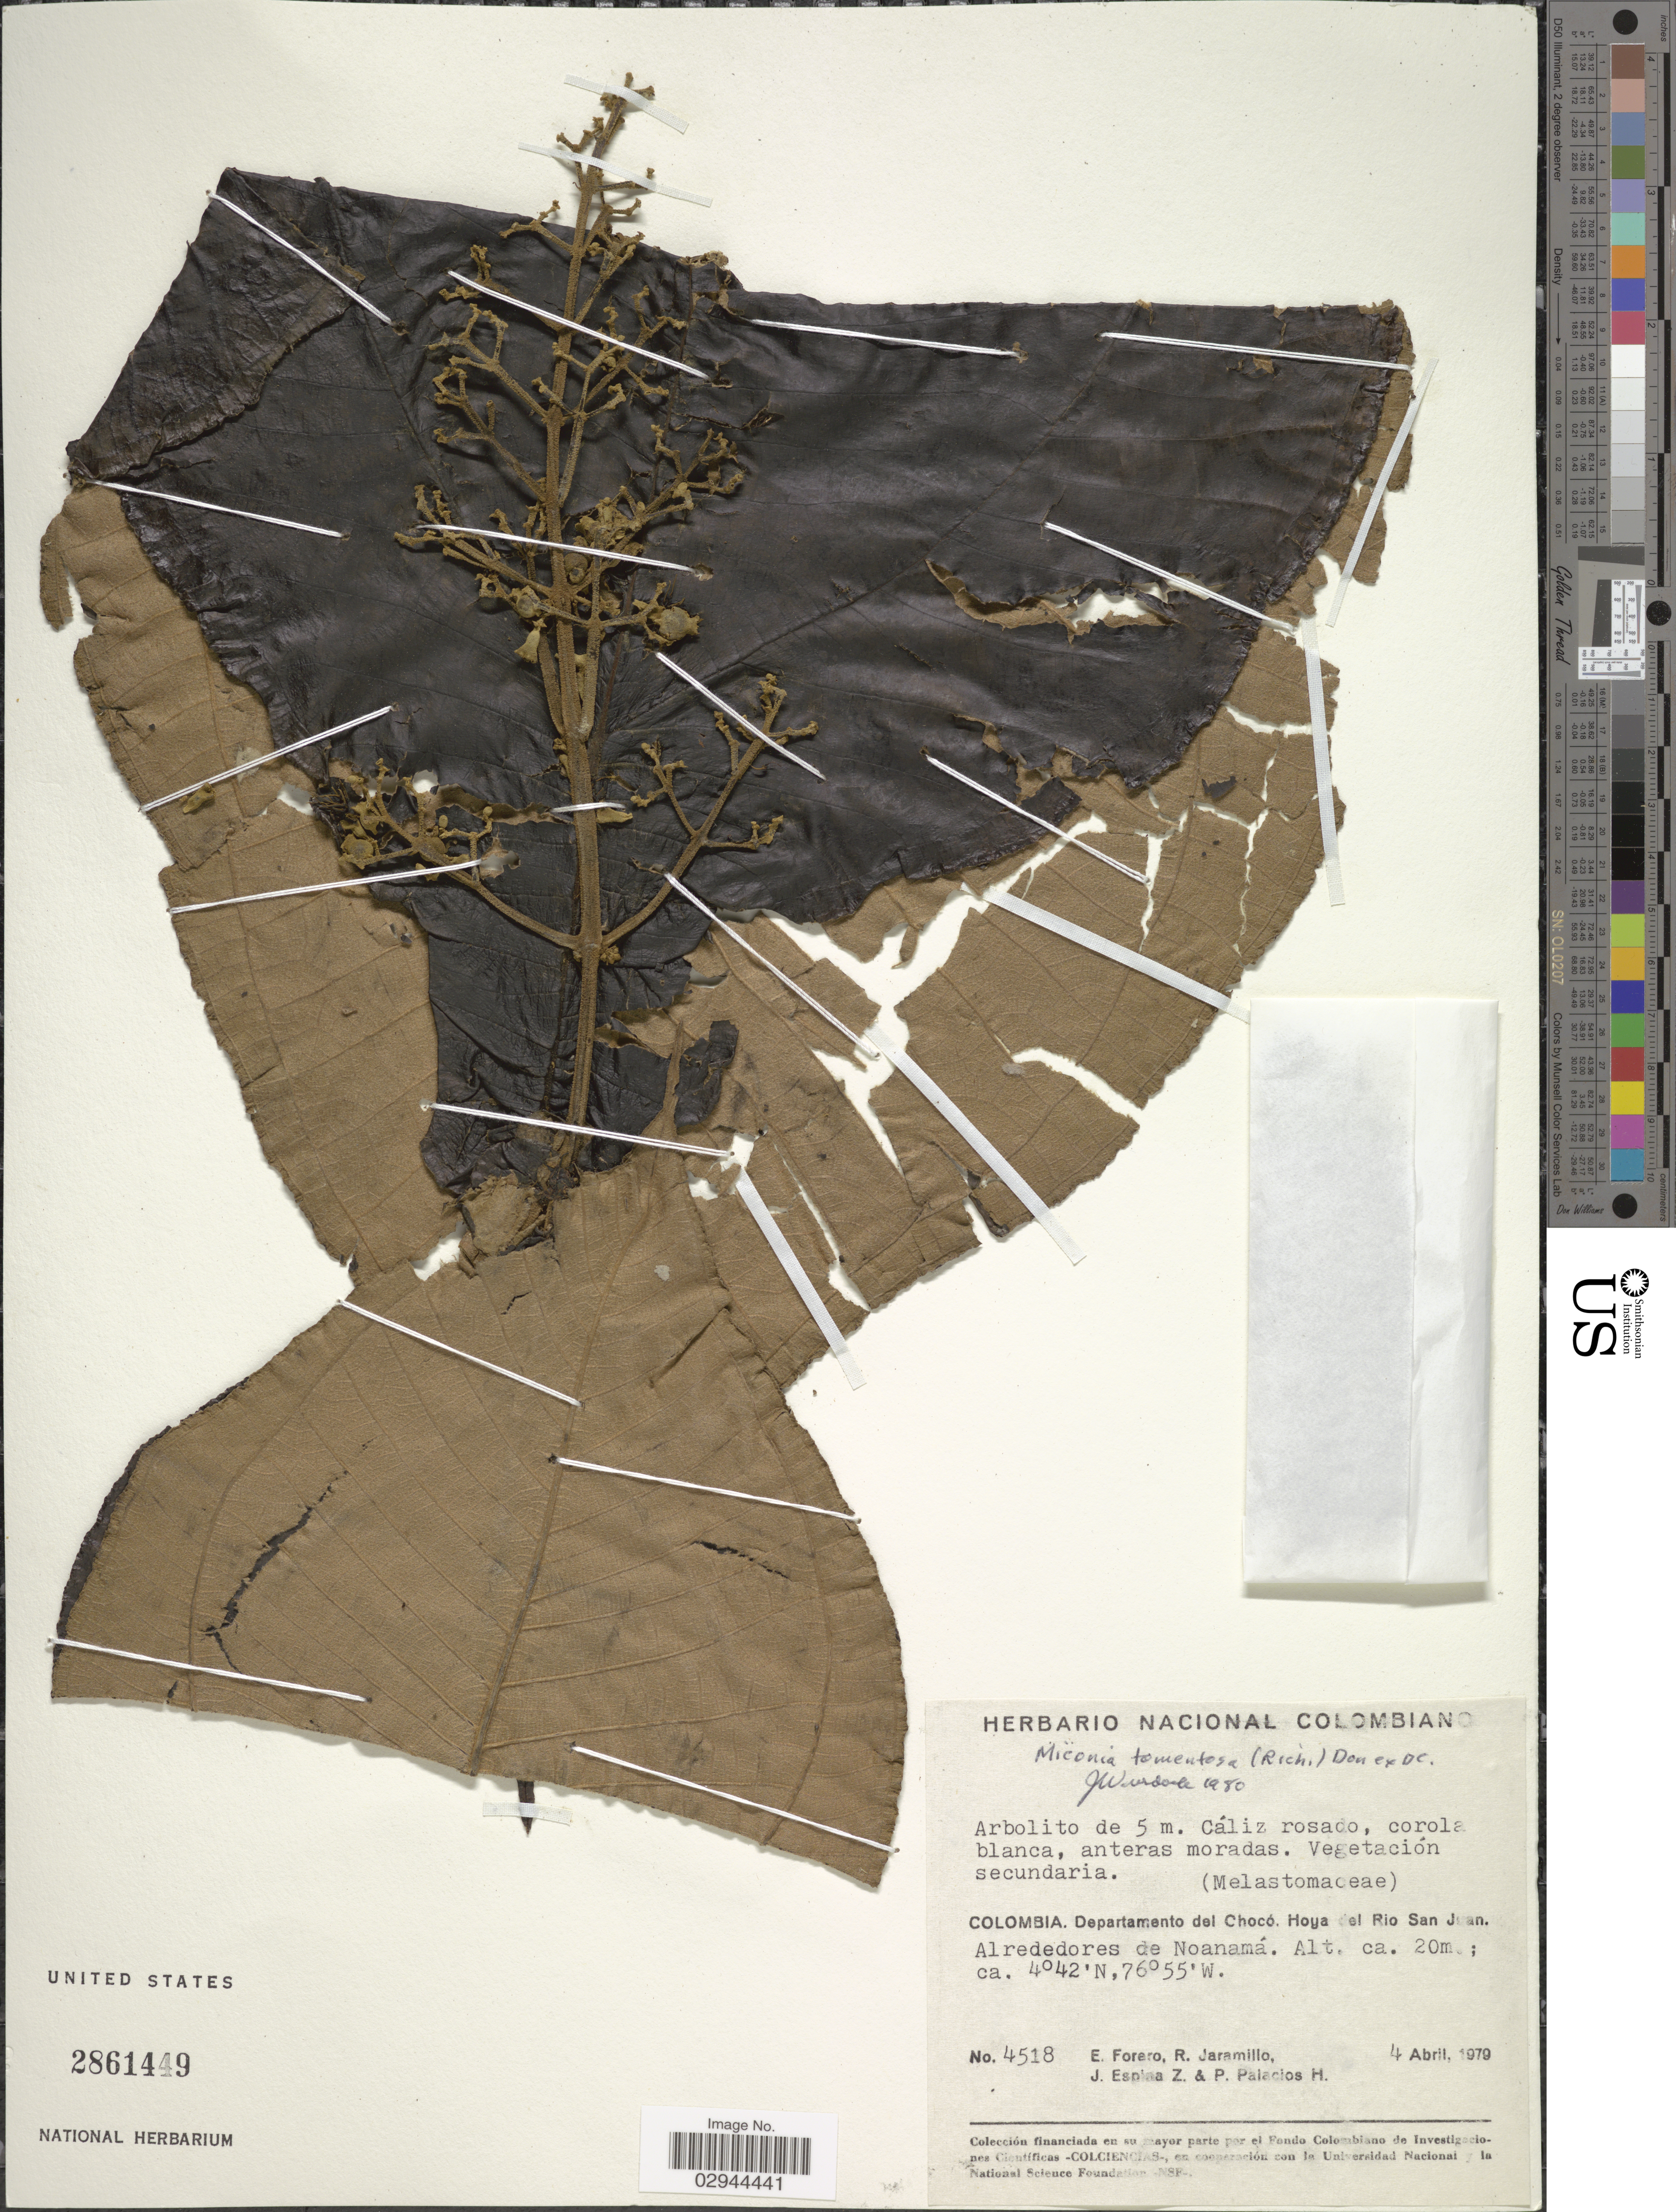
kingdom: Plantae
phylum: Tracheophyta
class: Magnoliopsida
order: Myrtales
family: Melastomataceae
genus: Miconia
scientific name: Miconia tomentosa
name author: (Rich.) D. Don ex DC.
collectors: E. Forero, R. Jaramillo, J. Espina Z. & P. Palacios H.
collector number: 4518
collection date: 1979-04-04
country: Colombia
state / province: Chocó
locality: Departamento del Chocó. Hoya del Rio San Juan. Alrededores de Noanamá.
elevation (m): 20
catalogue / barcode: US 2861449